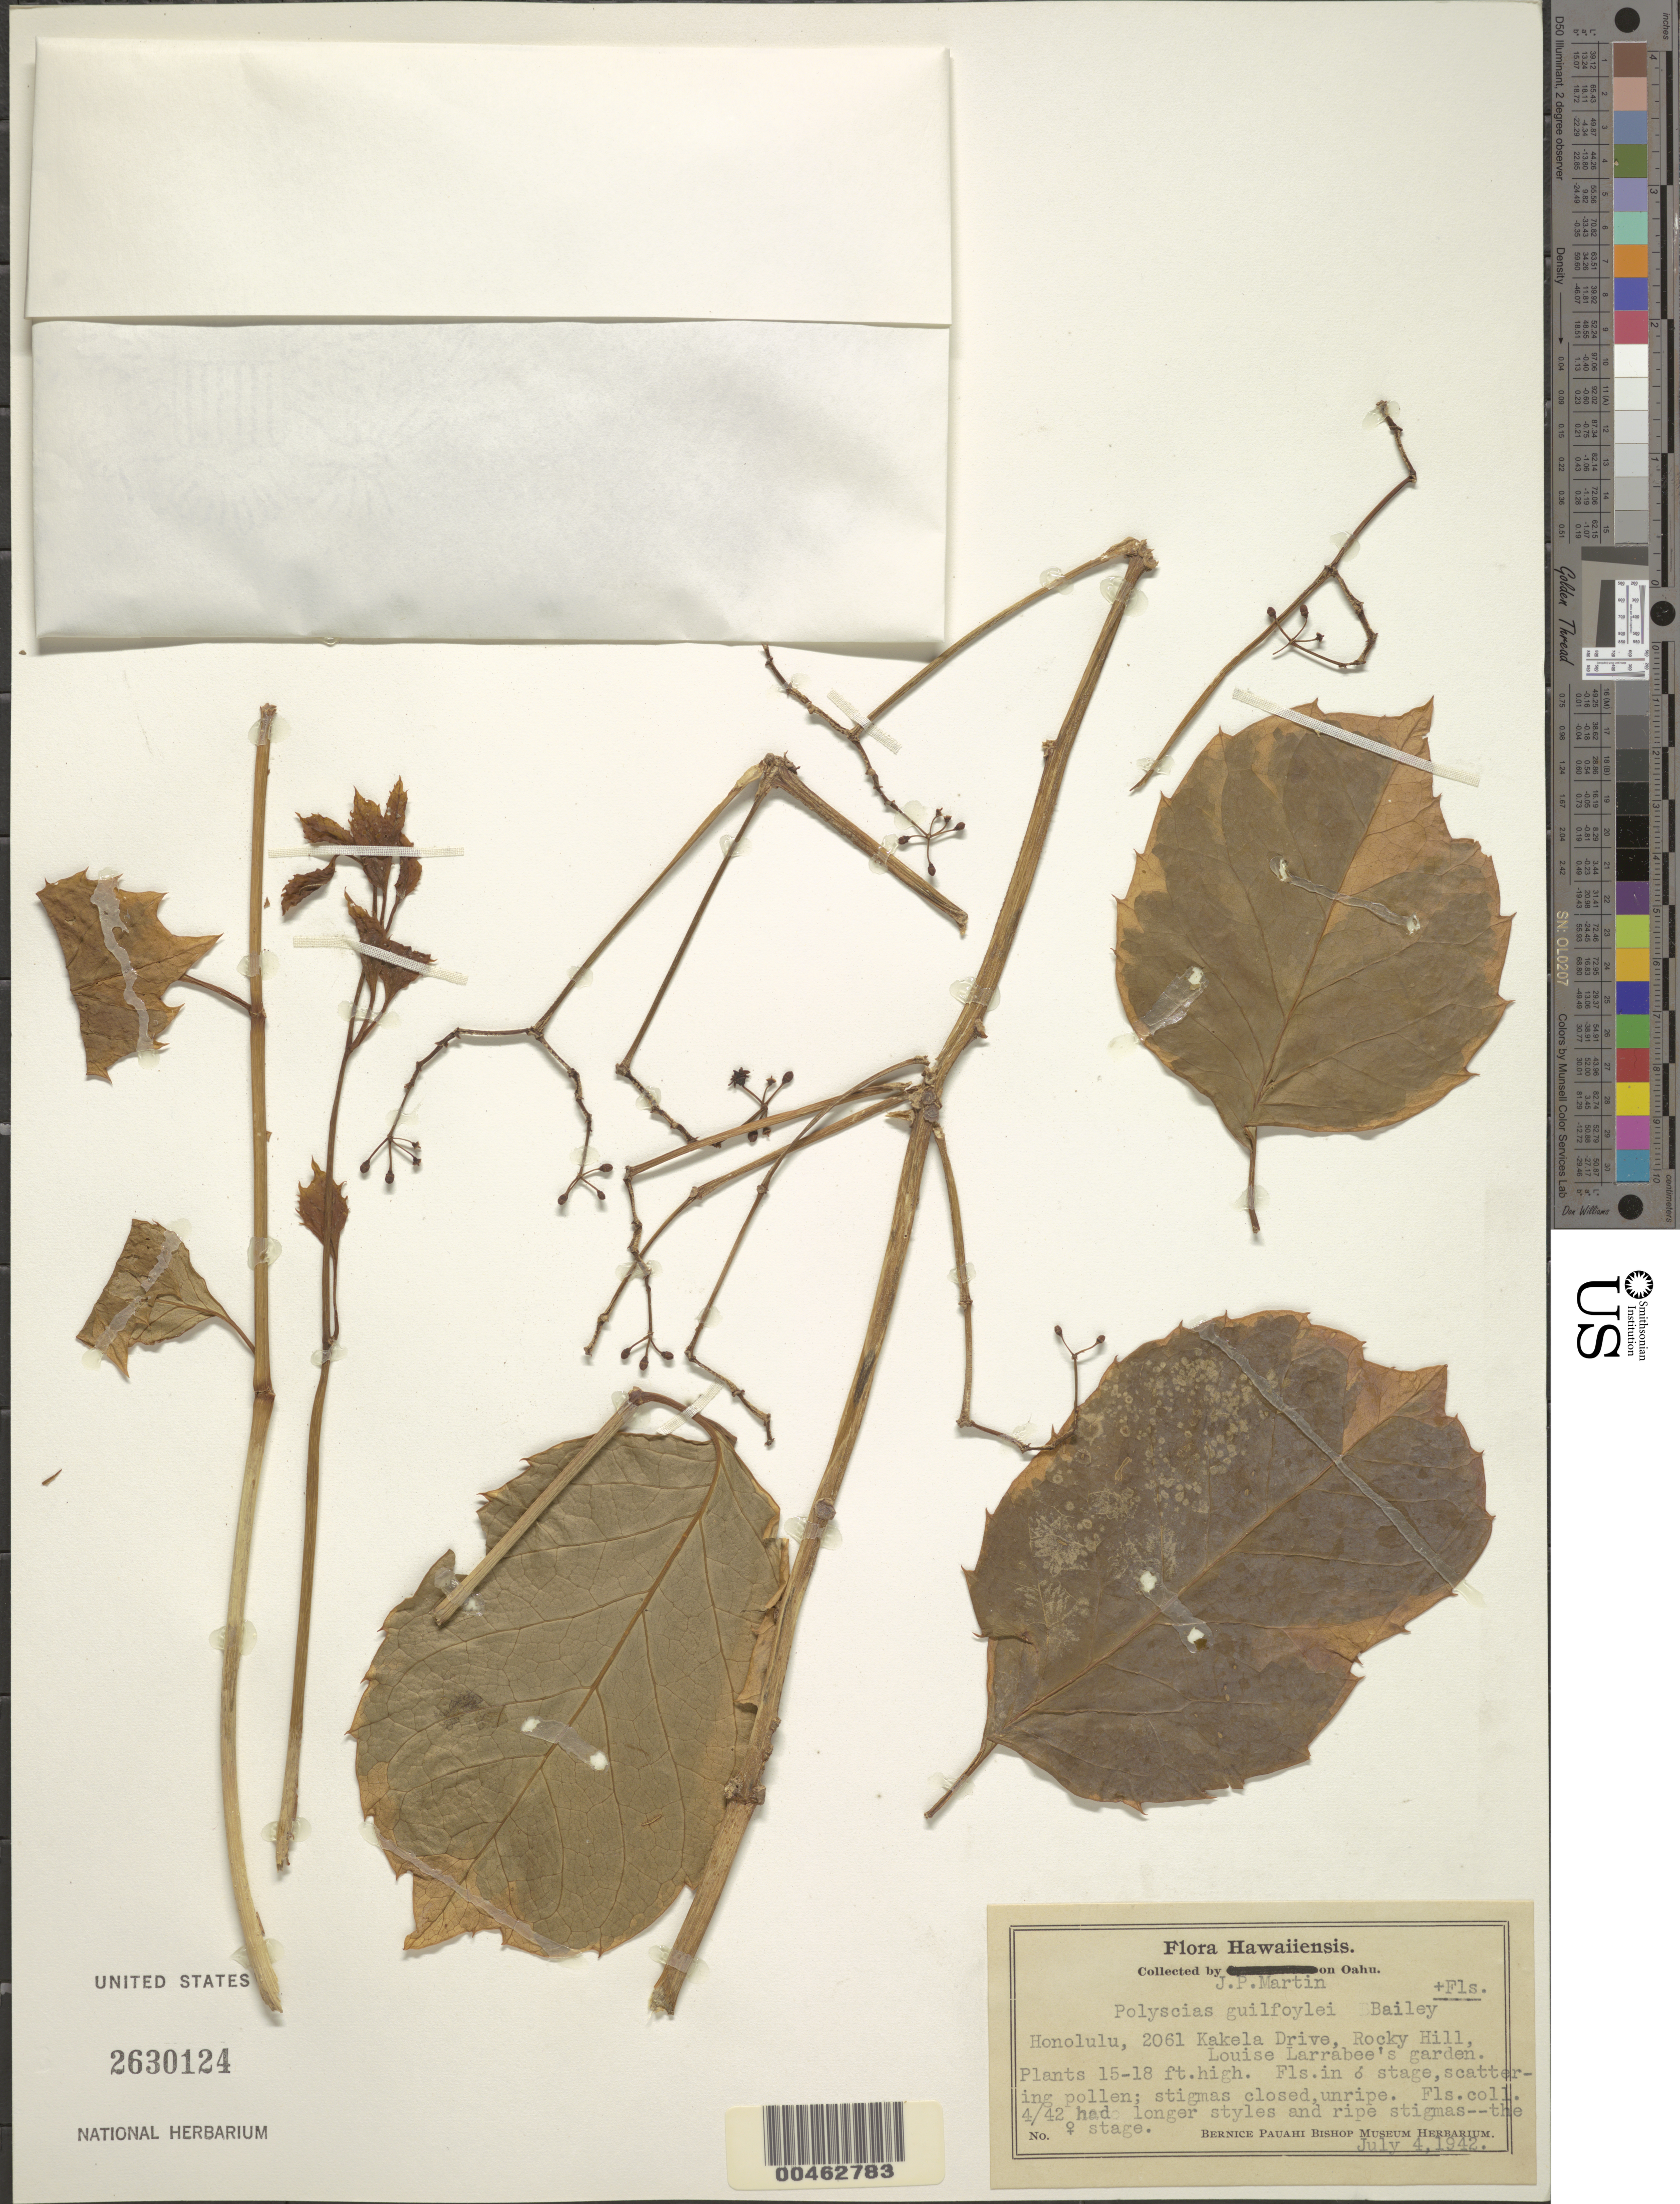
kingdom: Plantae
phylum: Tracheophyta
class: Magnoliopsida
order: Apiales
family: Araliaceae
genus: Polyscias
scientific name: Polyscias guilfoylei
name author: (W. Bull) L.H. Bailey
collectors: J. P. Martin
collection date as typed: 4 Jul 1942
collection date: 1942-07-04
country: United States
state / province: Hawaii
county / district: Honolulu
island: Oahu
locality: Honolulu, 2061 Kakela Dr., Rocky Hill, Louise Larrabee's garden.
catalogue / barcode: US 2630124